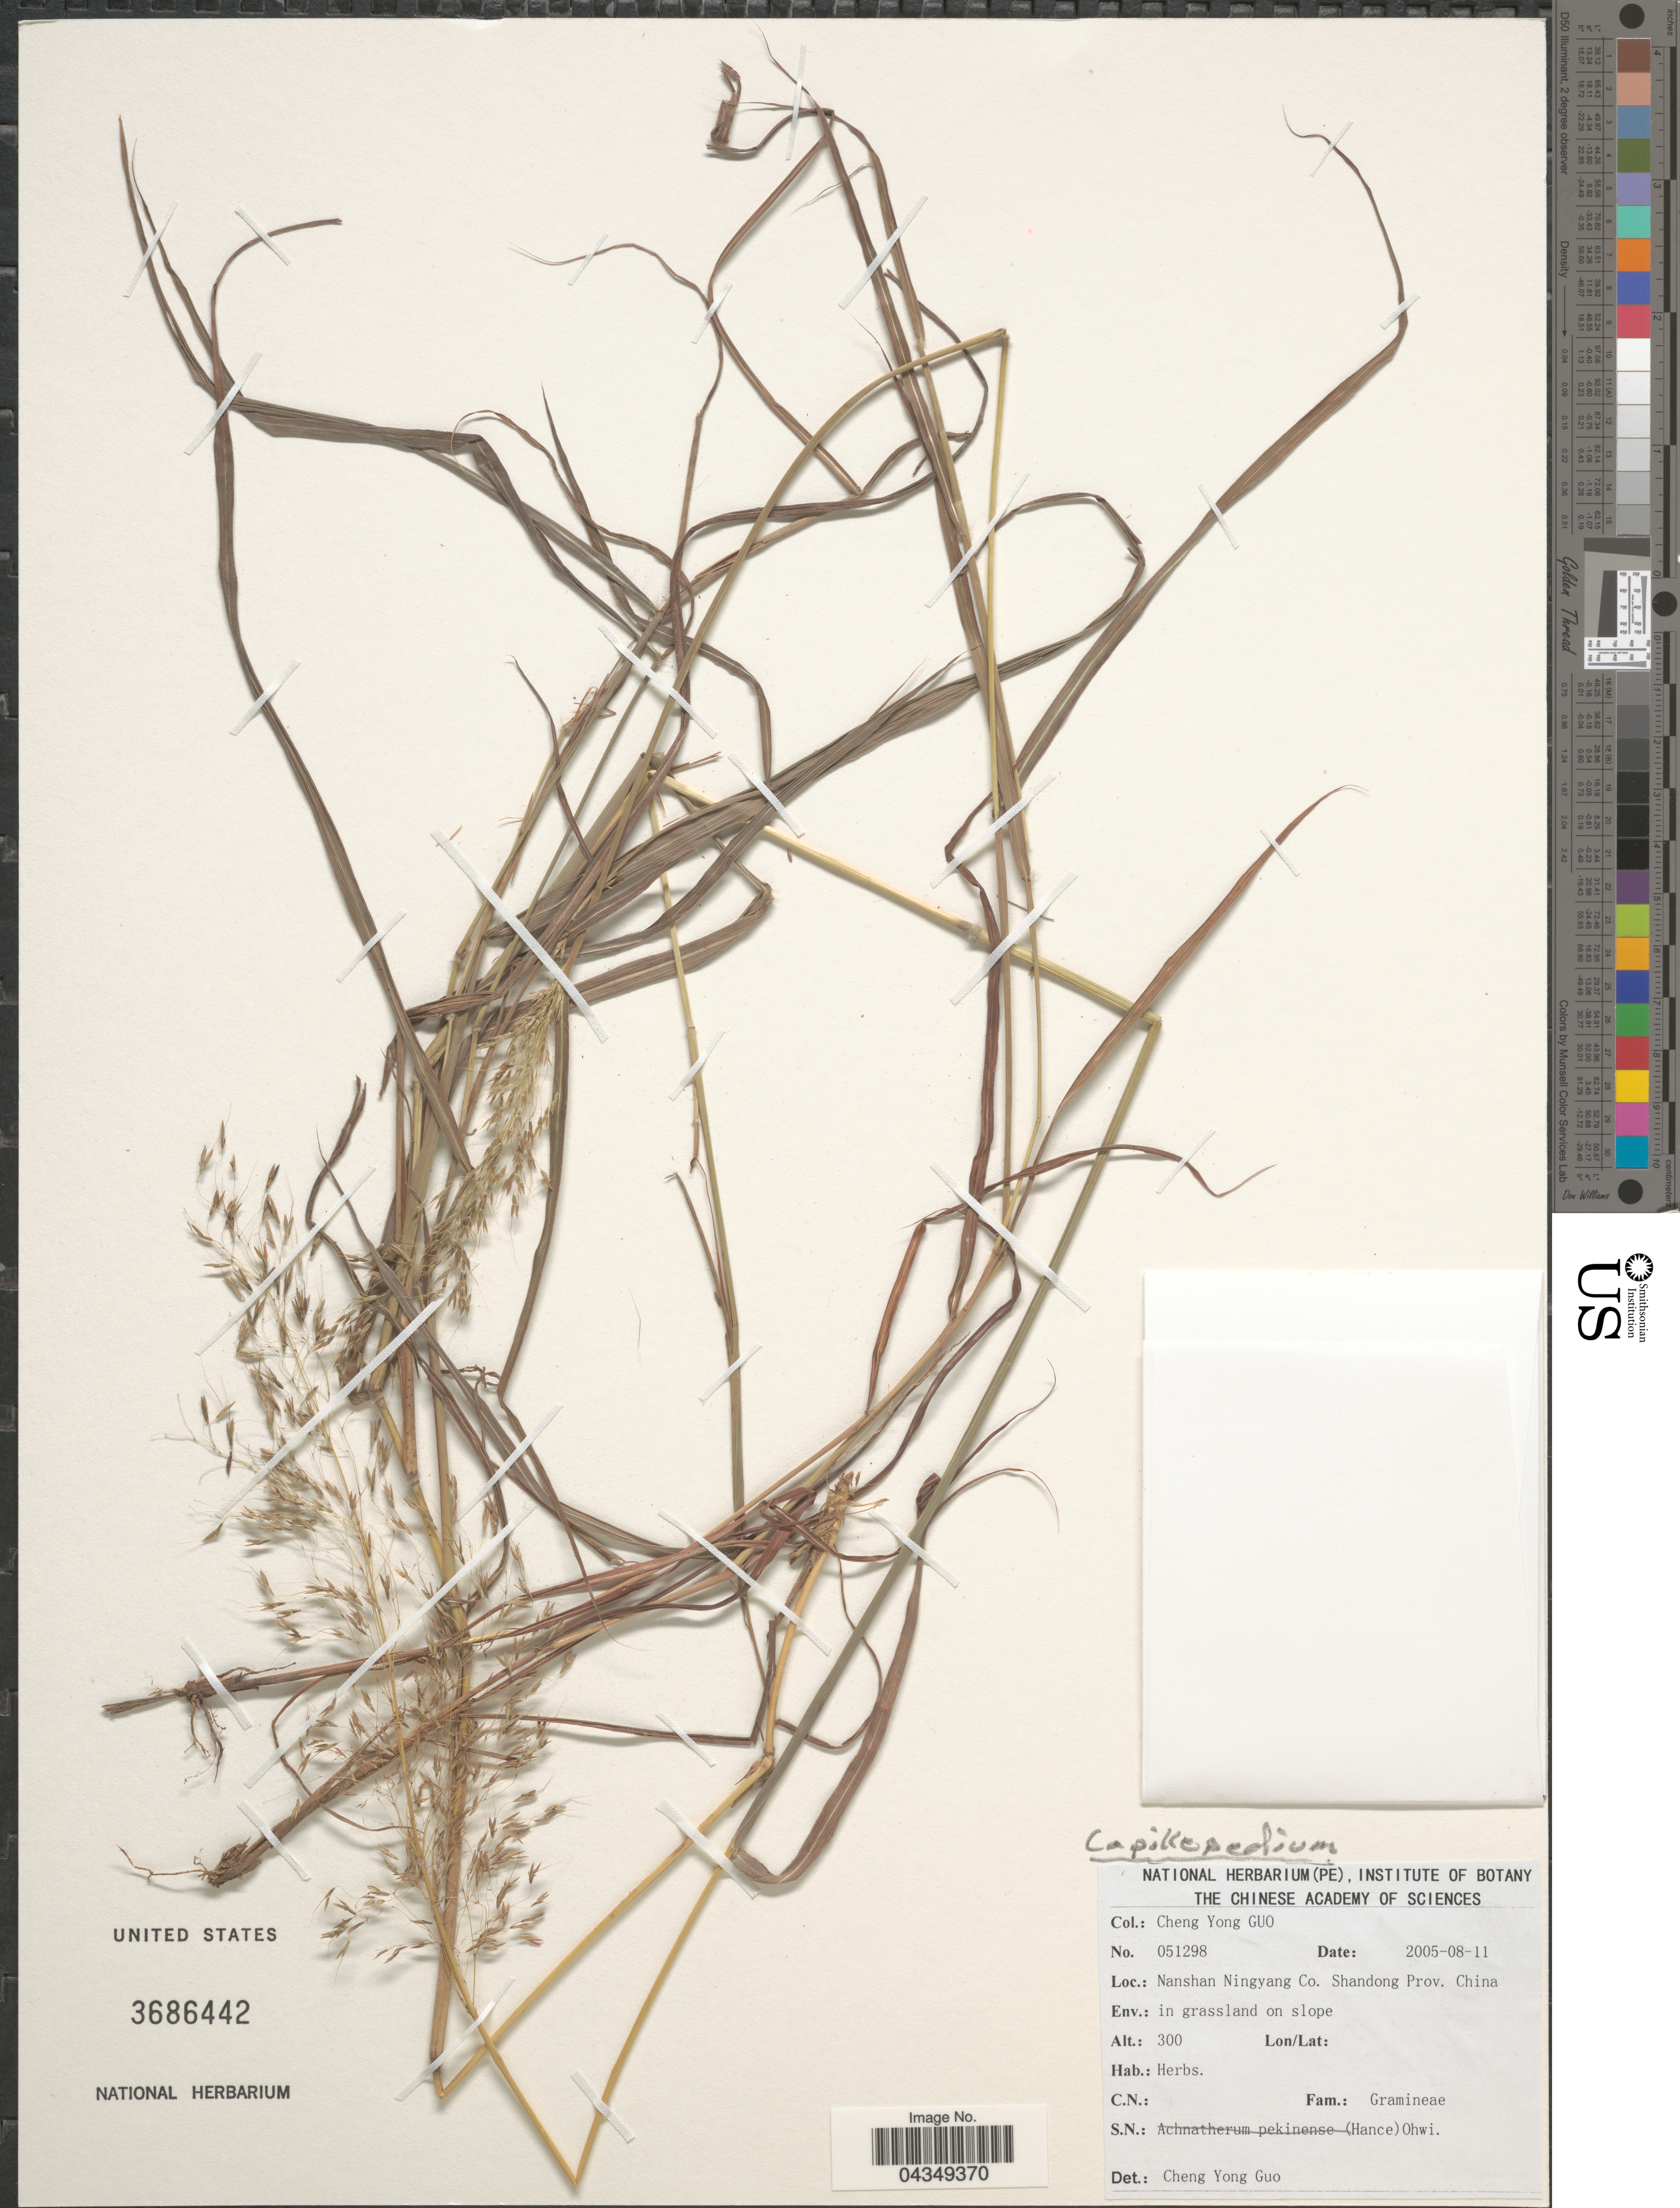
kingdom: Plantae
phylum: Tracheophyta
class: Liliopsida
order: Poales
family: Poaceae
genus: Capillipedium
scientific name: Capillipedium assimile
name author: (Steud.) A. Camus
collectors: Guo Chengyong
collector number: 051298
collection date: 2005-08-11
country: China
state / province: Shandong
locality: Nanshan Ningyang Co.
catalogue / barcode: US 3686442